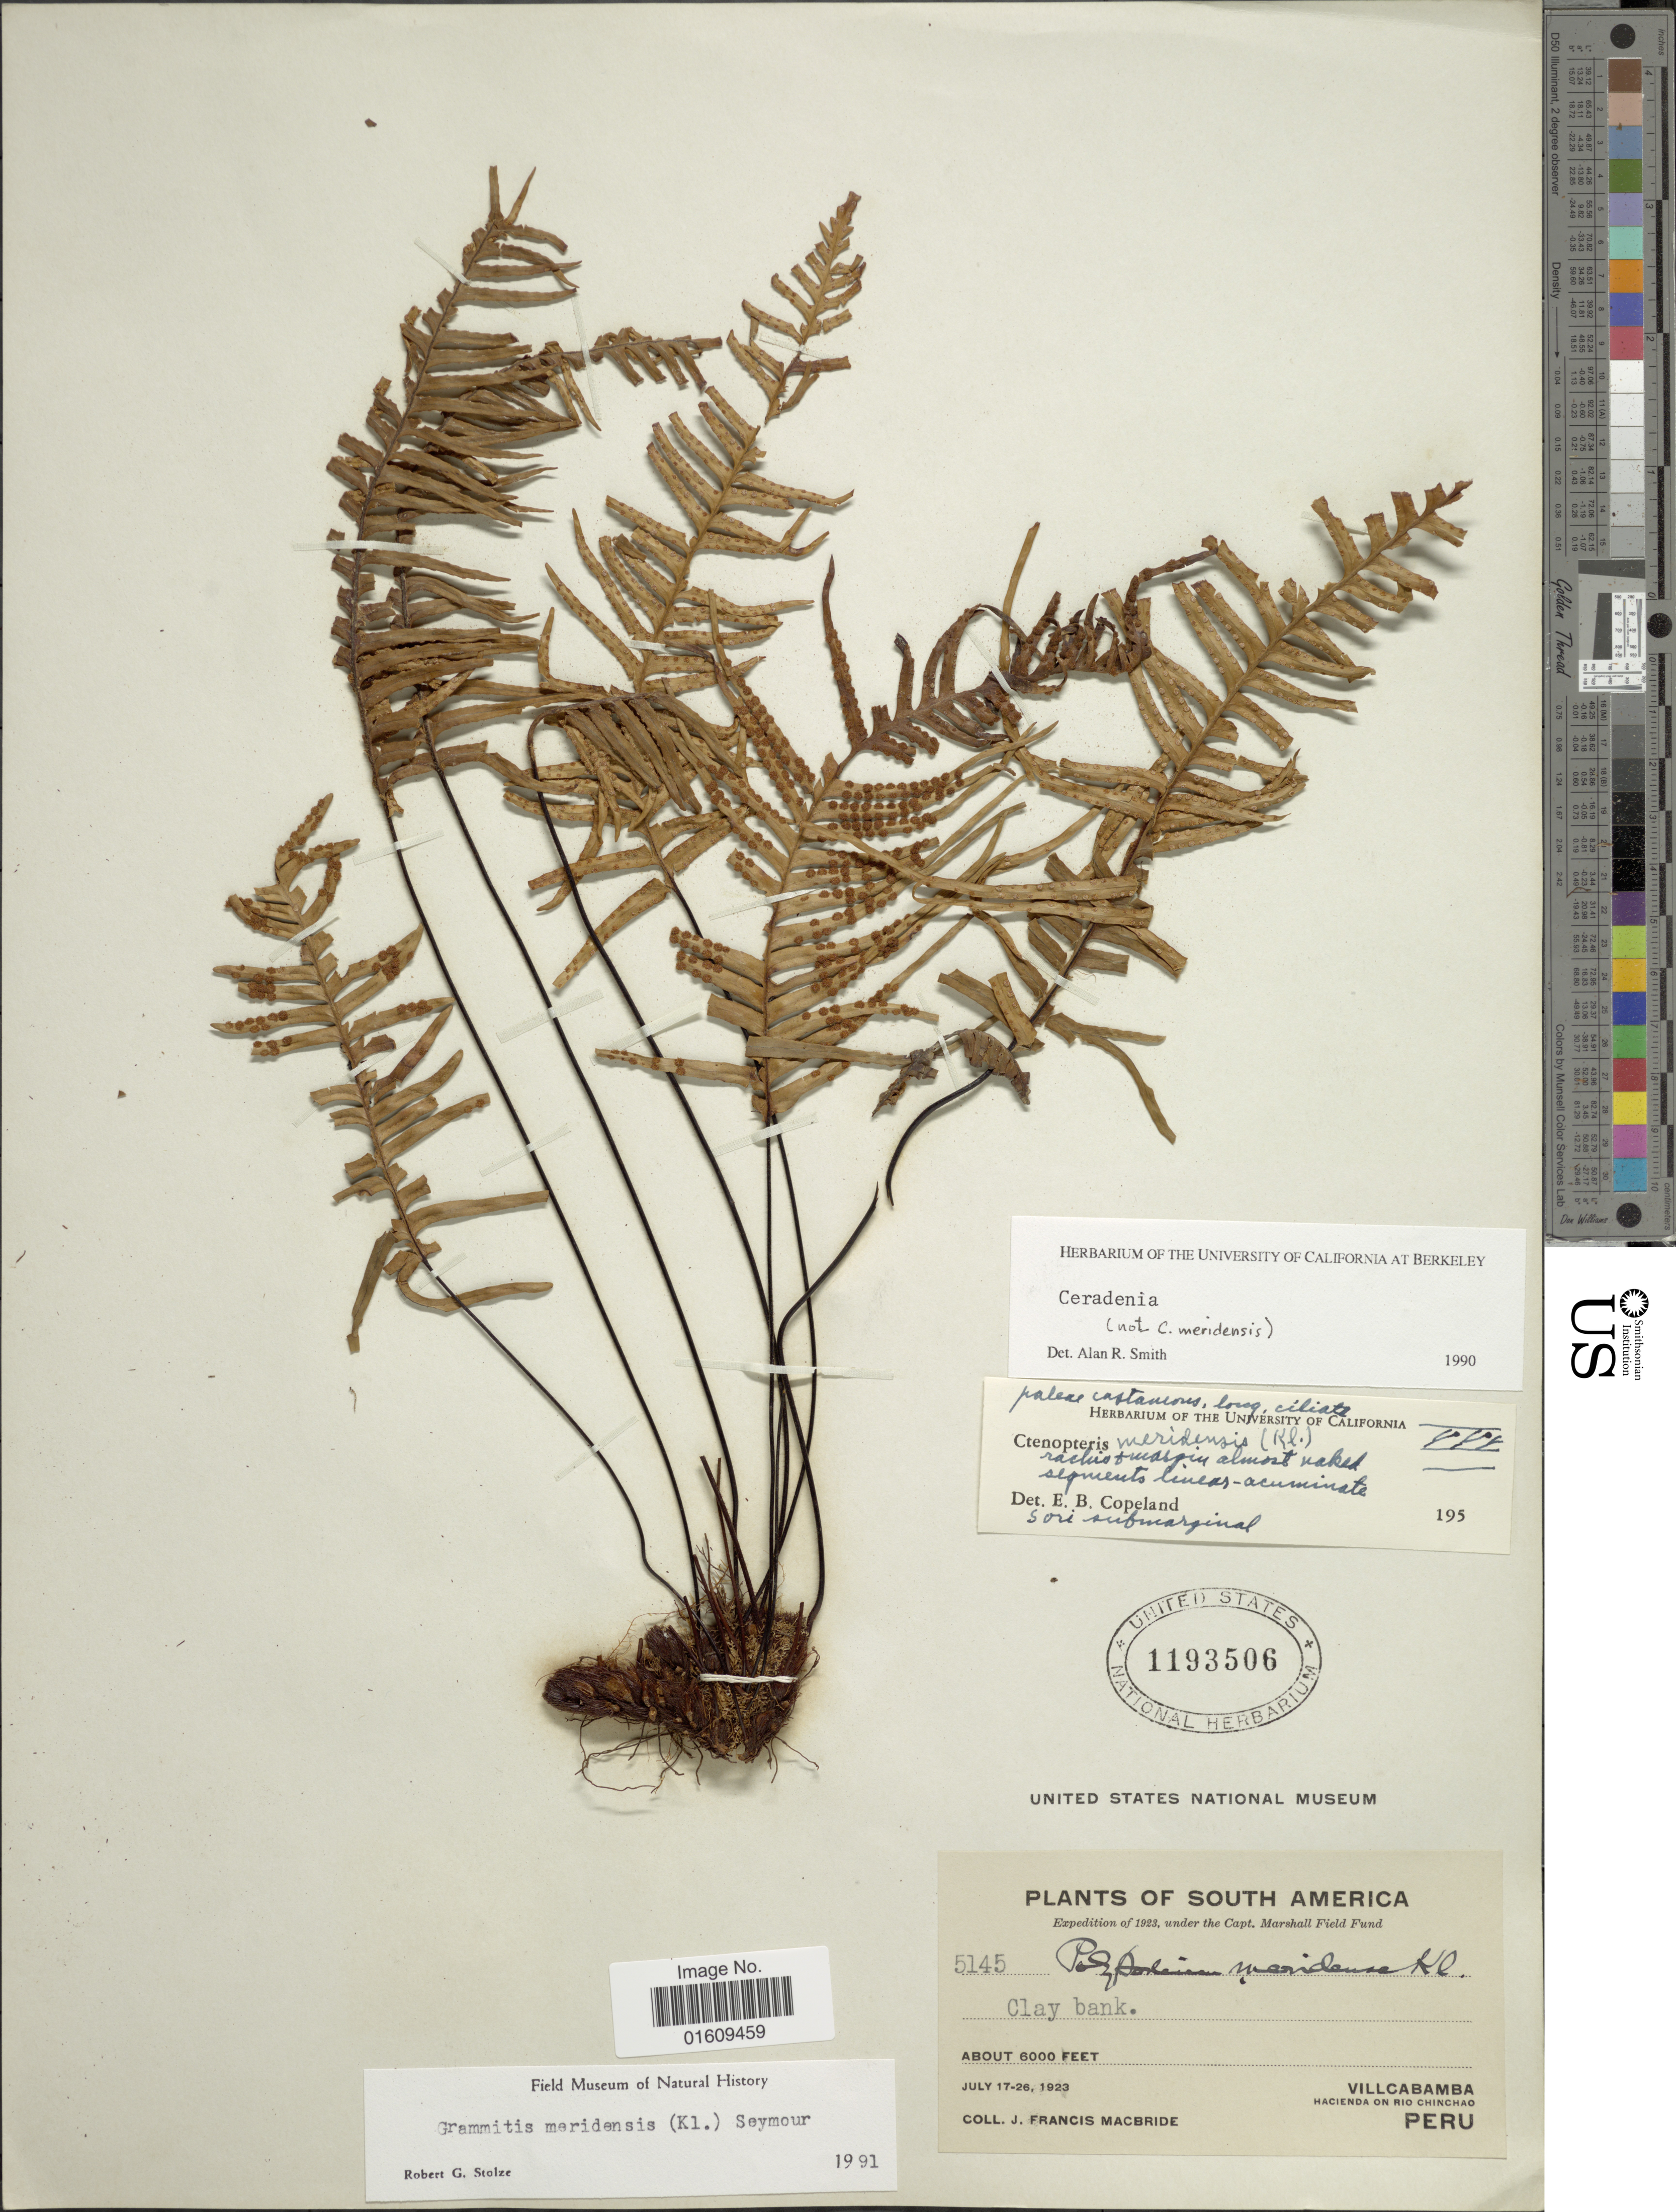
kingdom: Plantae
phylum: Tracheophyta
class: Polypodiopsida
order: Polypodiales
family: Polypodiaceae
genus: Ceradenia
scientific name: Ceradenia meridensis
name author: (Klotzsch) L.E. Bishop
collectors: J. F. Macbride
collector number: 5145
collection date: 1923-07-17/1923-07-26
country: Bolivia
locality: South America, Peru, Villcabamba, hacienda on Rio Chinchao.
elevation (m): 1829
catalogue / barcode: US 1193506